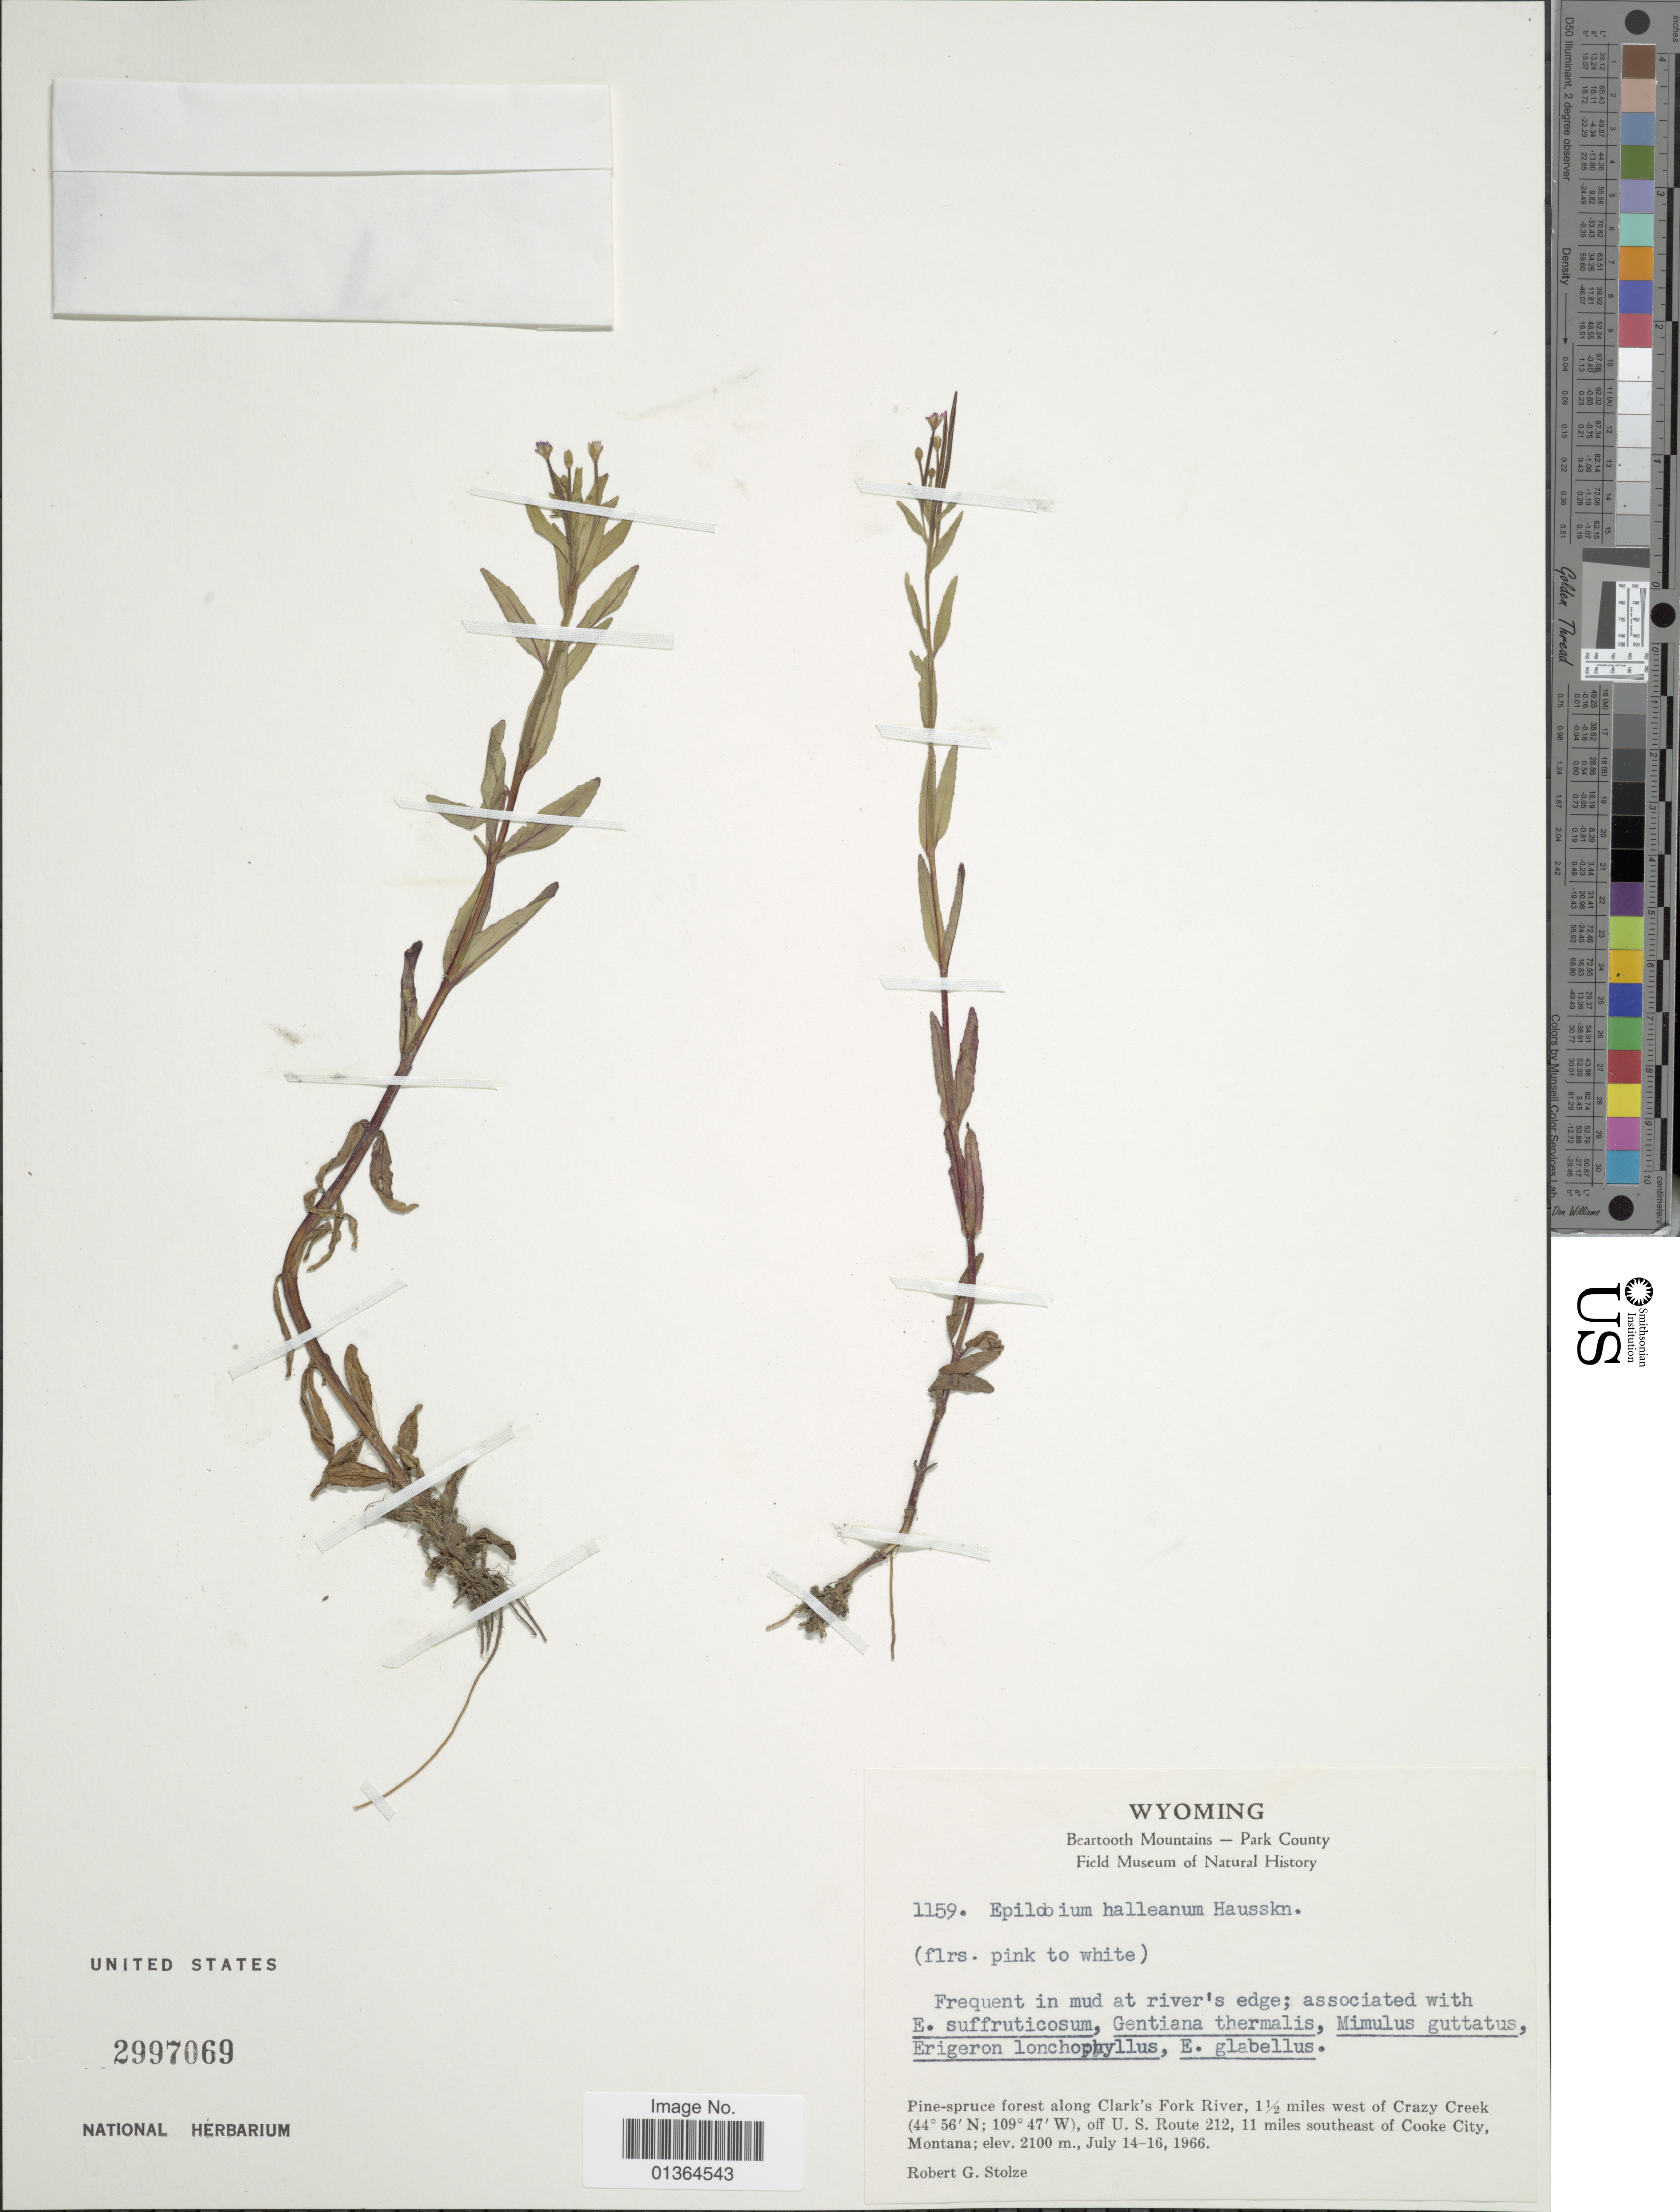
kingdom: Plantae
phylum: Tracheophyta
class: Magnoliopsida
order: Myrtales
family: Onagraceae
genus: Epilobium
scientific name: Epilobium hallianum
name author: Hausskn.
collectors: R. G. Stolze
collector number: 1159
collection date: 1966-07-14/1966-07-16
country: United States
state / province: Wyoming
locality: Beartooth Mountains - Park County. Pine-spruce forest along Clark's Fork River, 1½ miles west of Crazy Creek, off U.S. Route 212, 11 miles southeast of Cooke City, Montana.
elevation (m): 2100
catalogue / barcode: US 2997069